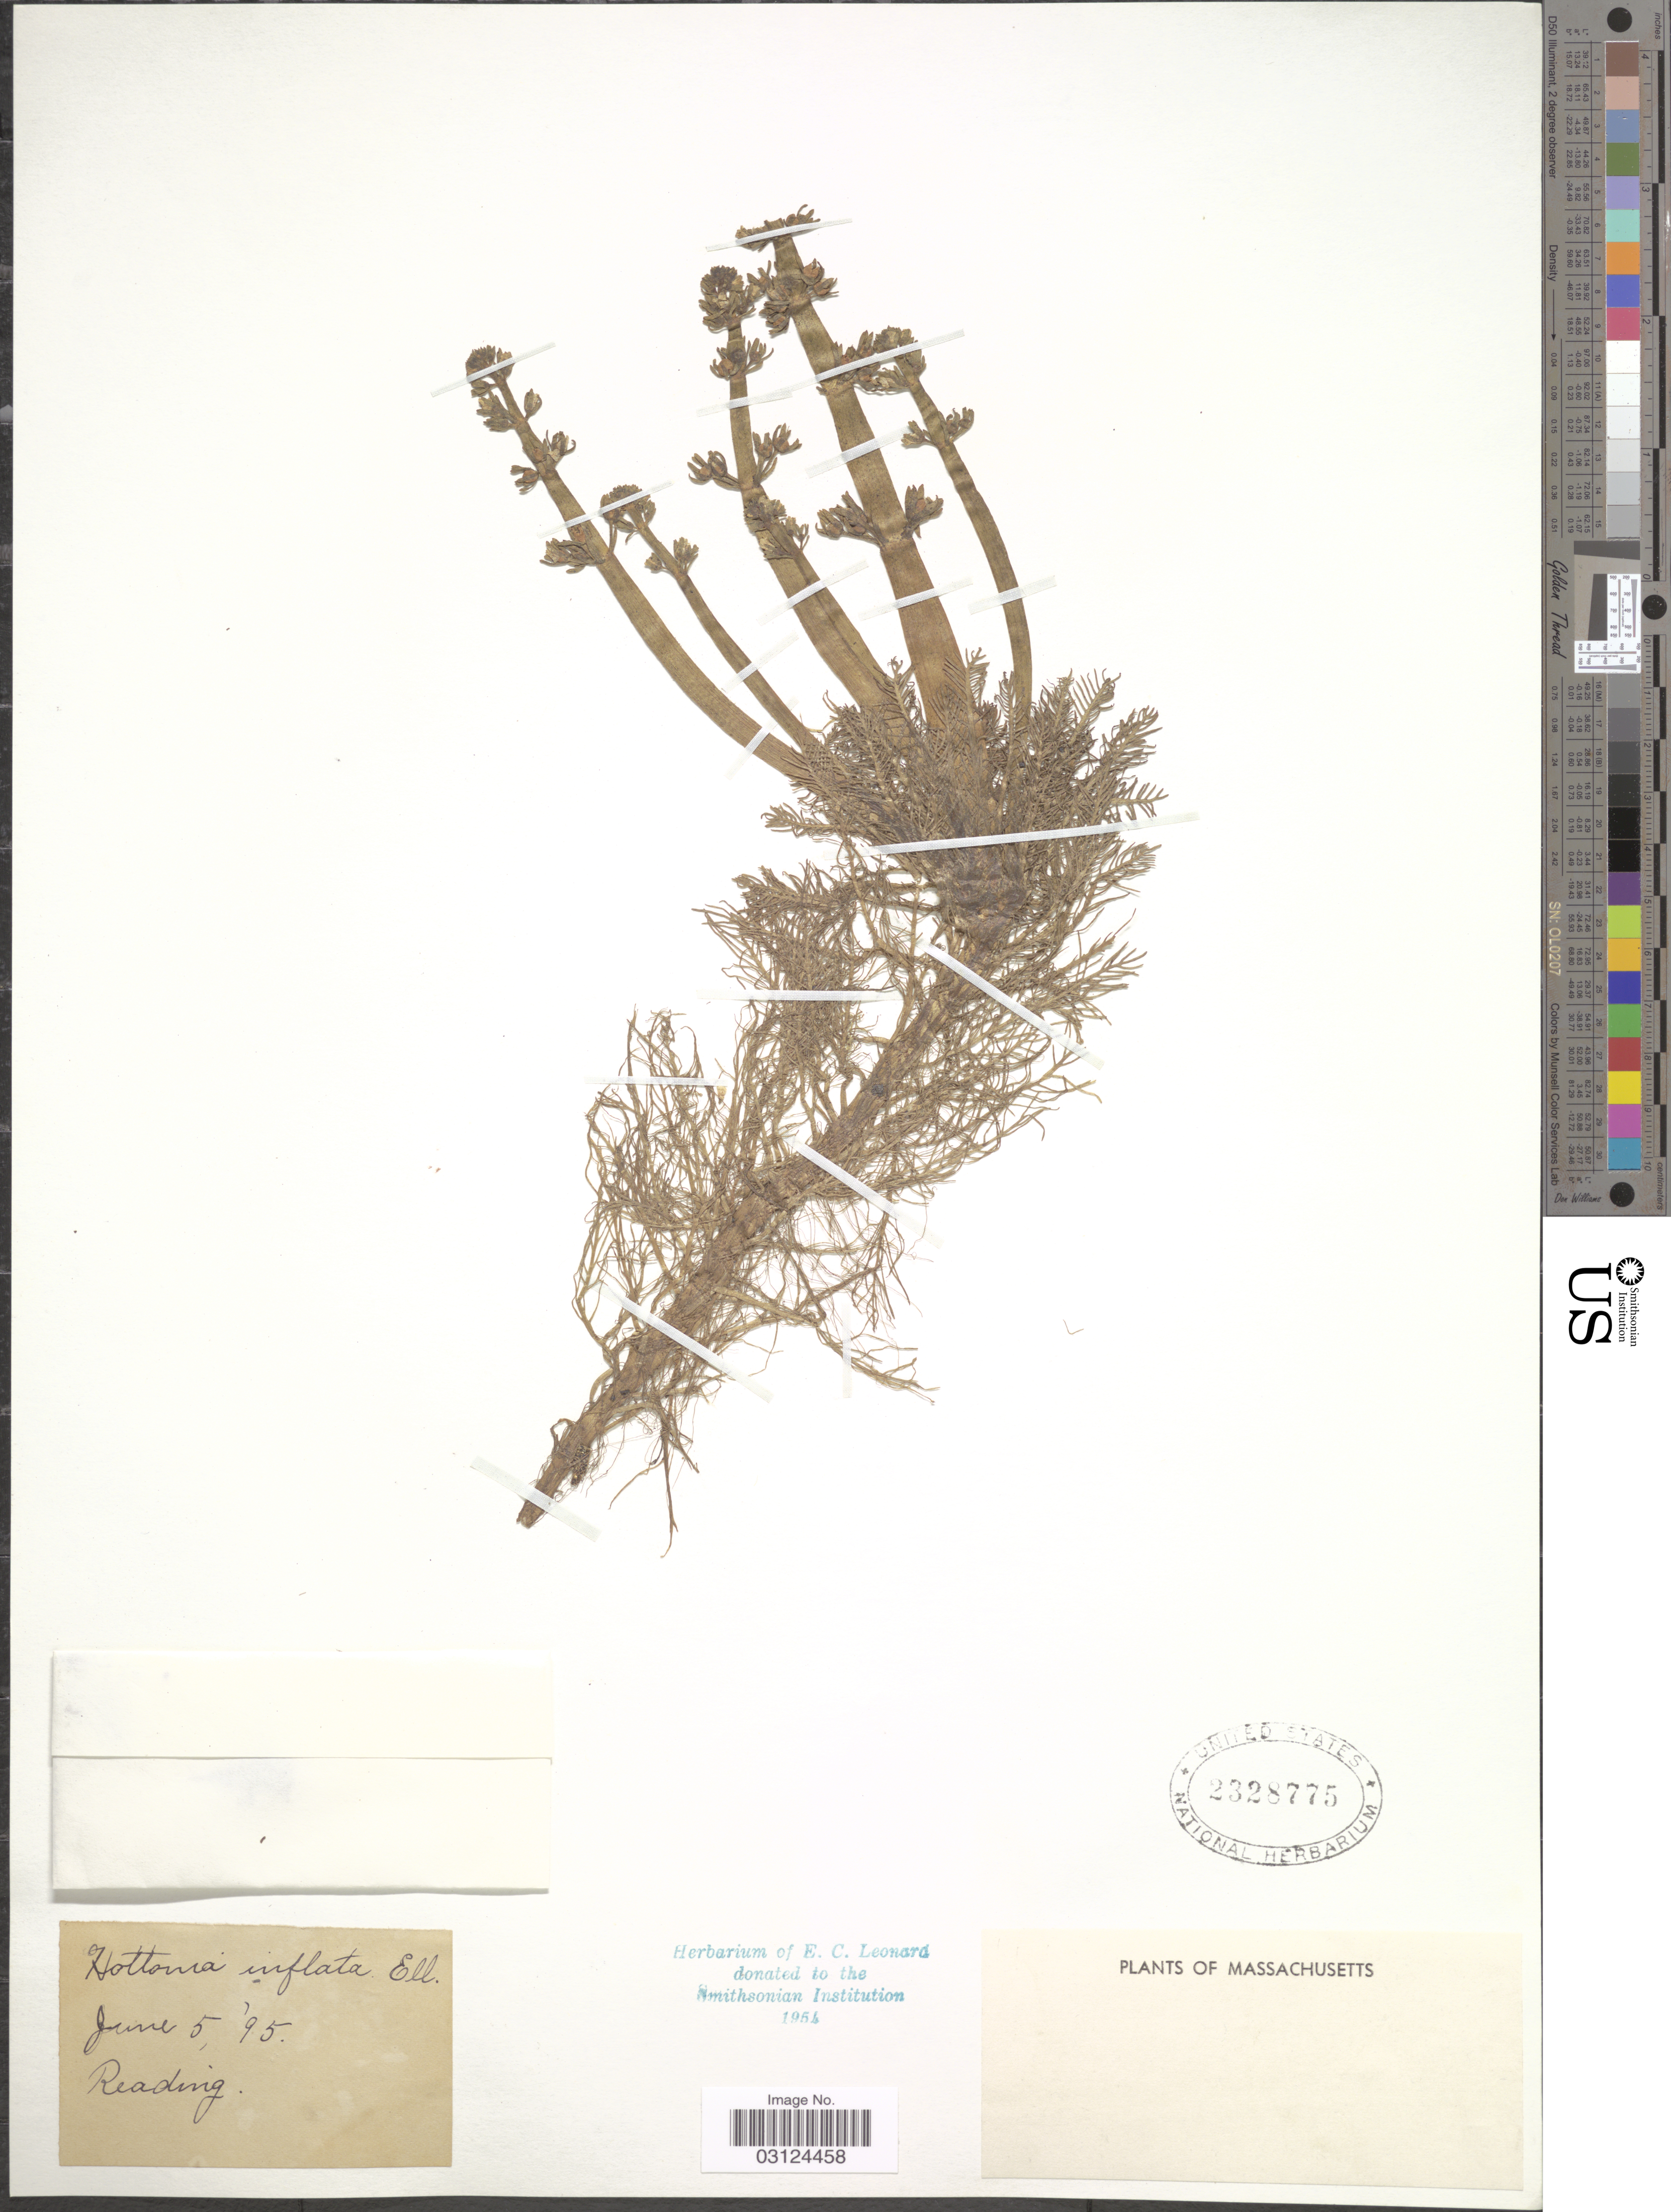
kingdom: Plantae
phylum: Tracheophyta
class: Magnoliopsida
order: Ericales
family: Primulaceae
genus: Hottonia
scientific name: Hottonia inflata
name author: Elliott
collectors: ex herb. E.C. Leonard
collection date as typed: Transcribed d/m/y: 5/6/95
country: United States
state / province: Massachusetts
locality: Reading.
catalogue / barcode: US 2328775